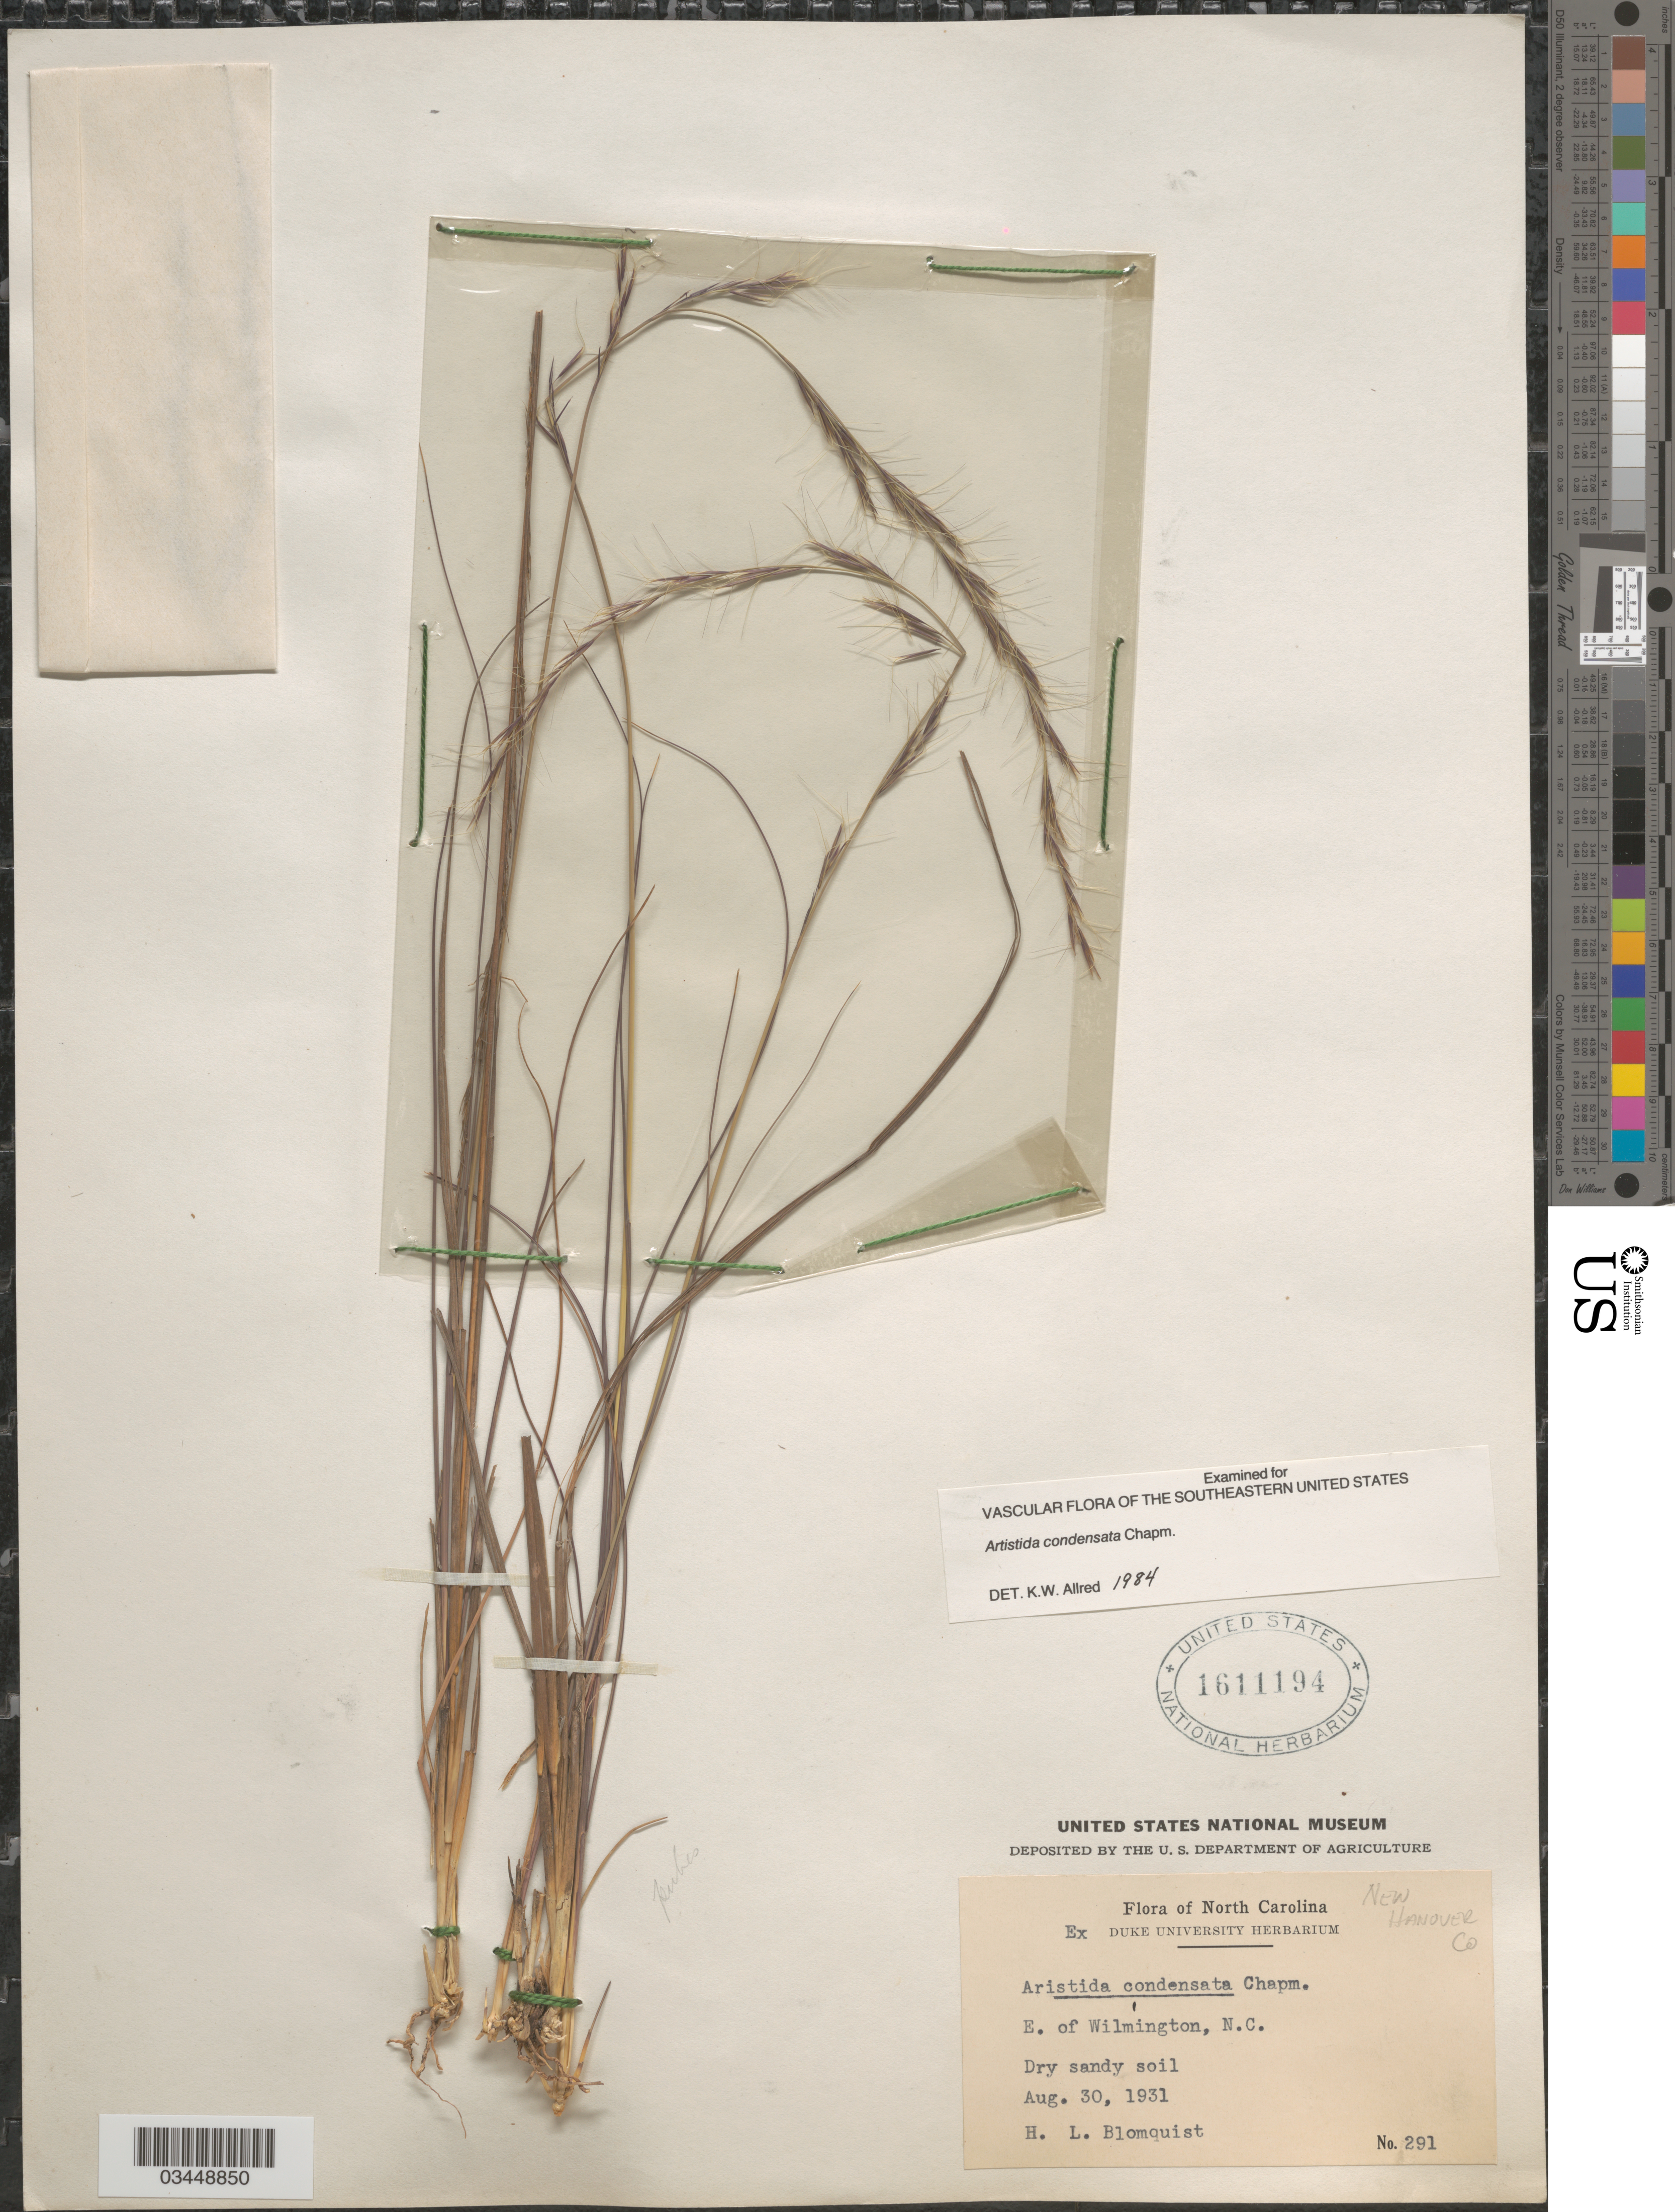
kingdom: Plantae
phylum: Tracheophyta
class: Liliopsida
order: Poales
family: Poaceae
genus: Aristida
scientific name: Aristida condensata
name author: Chapm.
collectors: H. Blomquist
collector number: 291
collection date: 1931-08-30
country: United States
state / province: North Carolina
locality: E. of Wilmington. Dry sandy soil. New Hanover Co.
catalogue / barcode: US 1611194